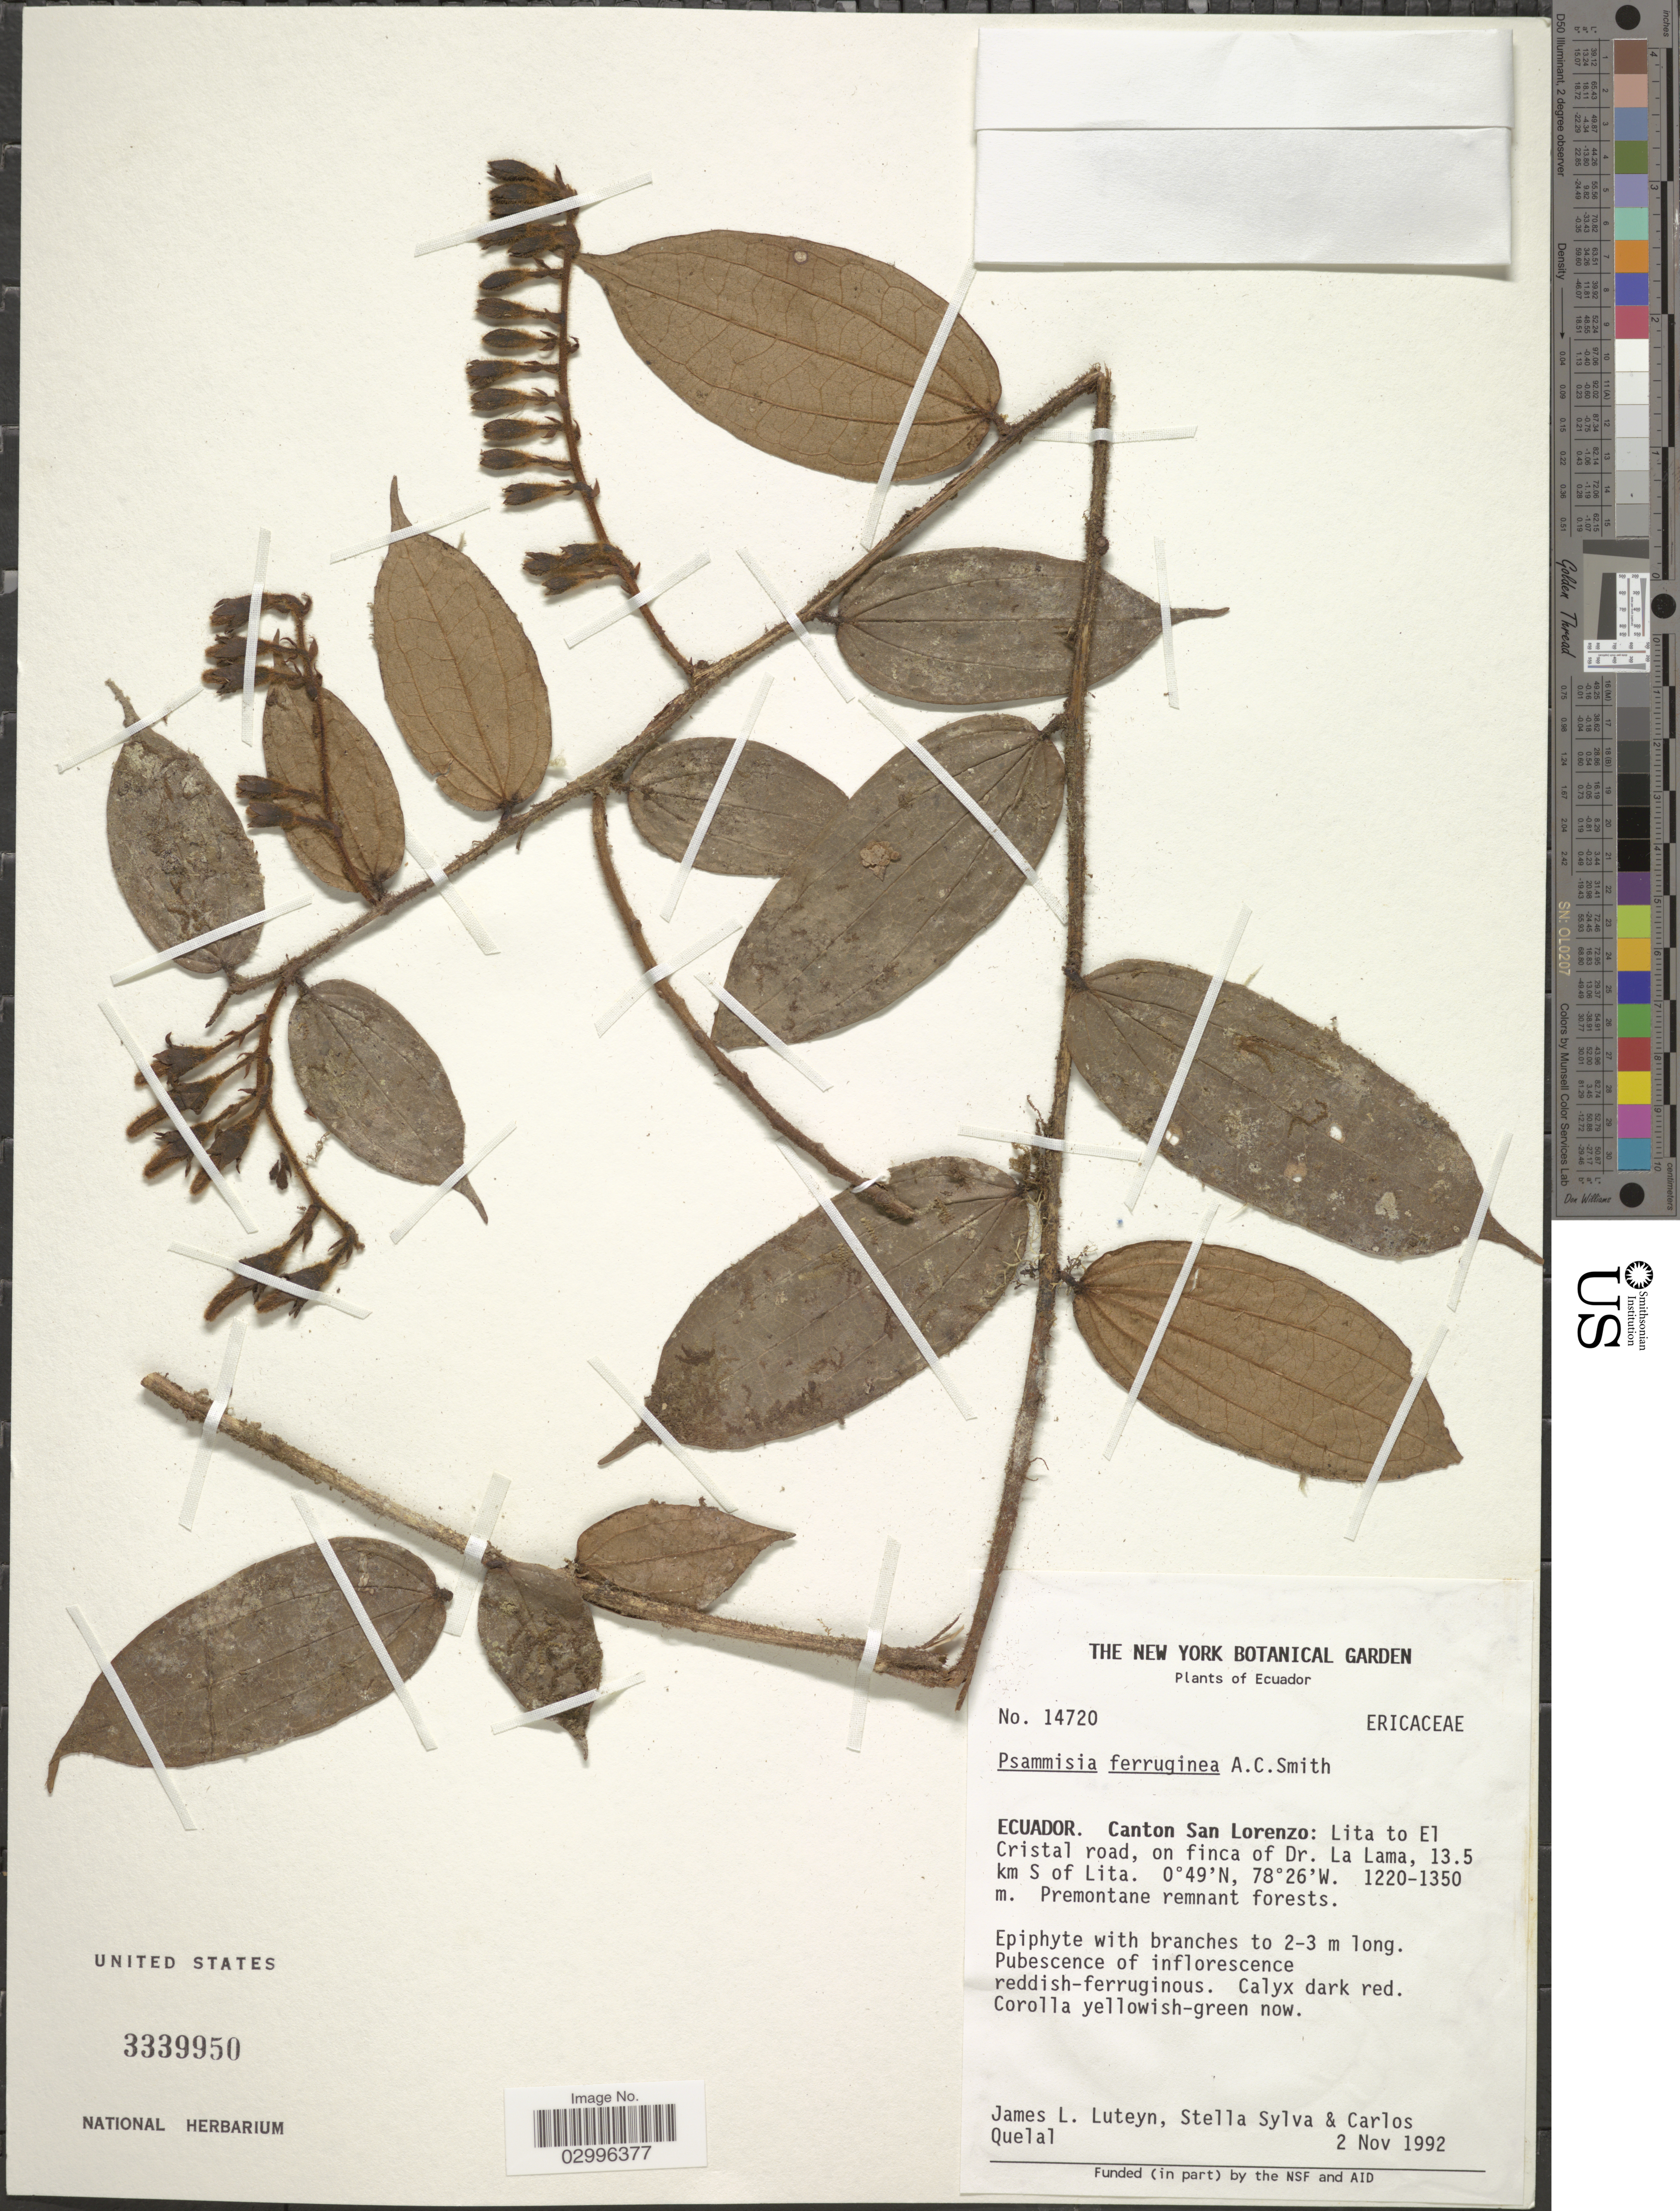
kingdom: Plantae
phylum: Tracheophyta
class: Magnoliopsida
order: Ericales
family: Ericaceae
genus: Psammisia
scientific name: Psammisia ferruginea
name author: A.C. Sm.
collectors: J. L. Luteyn, S. Sylva & C. Quelal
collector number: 14720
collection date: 1992-11-02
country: Ecuador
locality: Canton San Lorenzo: Lita to El Cristal road, on finca of Dr. La Lama, 13.5 km S of Lita.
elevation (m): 1220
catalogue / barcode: US 3339950